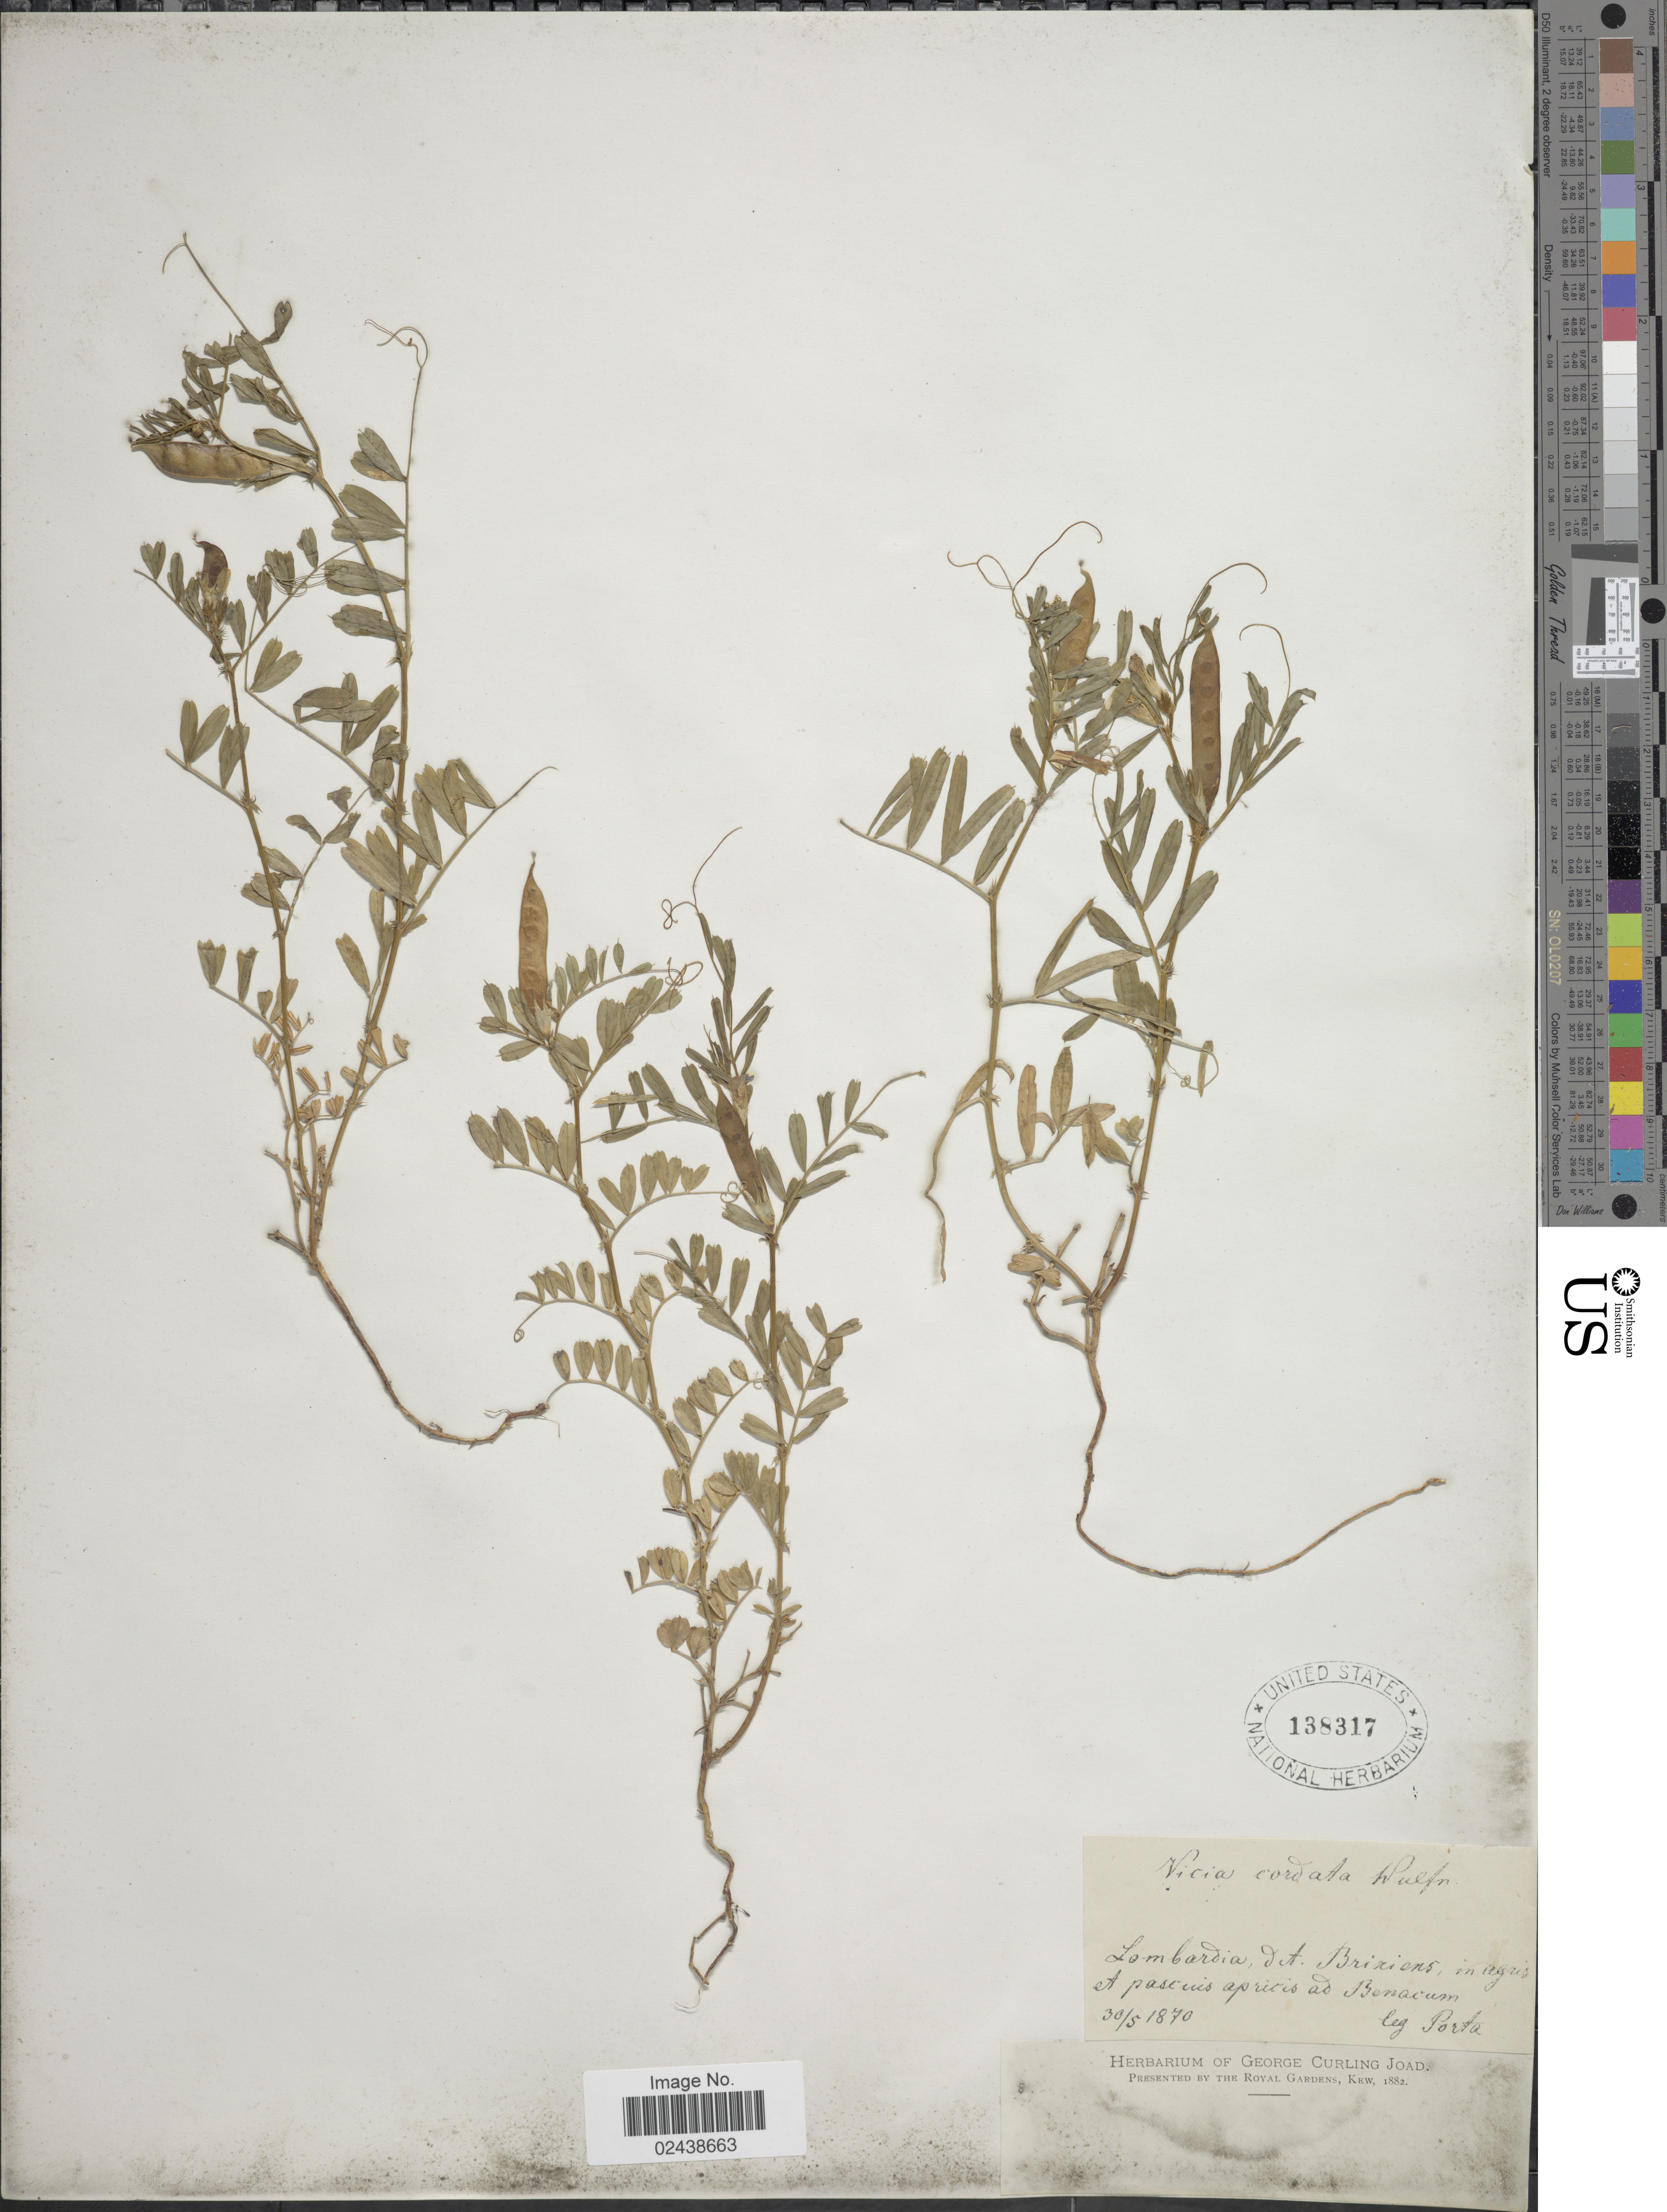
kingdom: Plantae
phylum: Tracheophyta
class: Magnoliopsida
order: Fabales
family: Fabaceae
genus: Vicia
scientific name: Vicia cordata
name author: Hoppe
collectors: -- Porta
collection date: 1870-05-30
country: Italy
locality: Lombardia, det. Brixiens, in agris et pasenis apritis ad Benacum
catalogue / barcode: US 138317